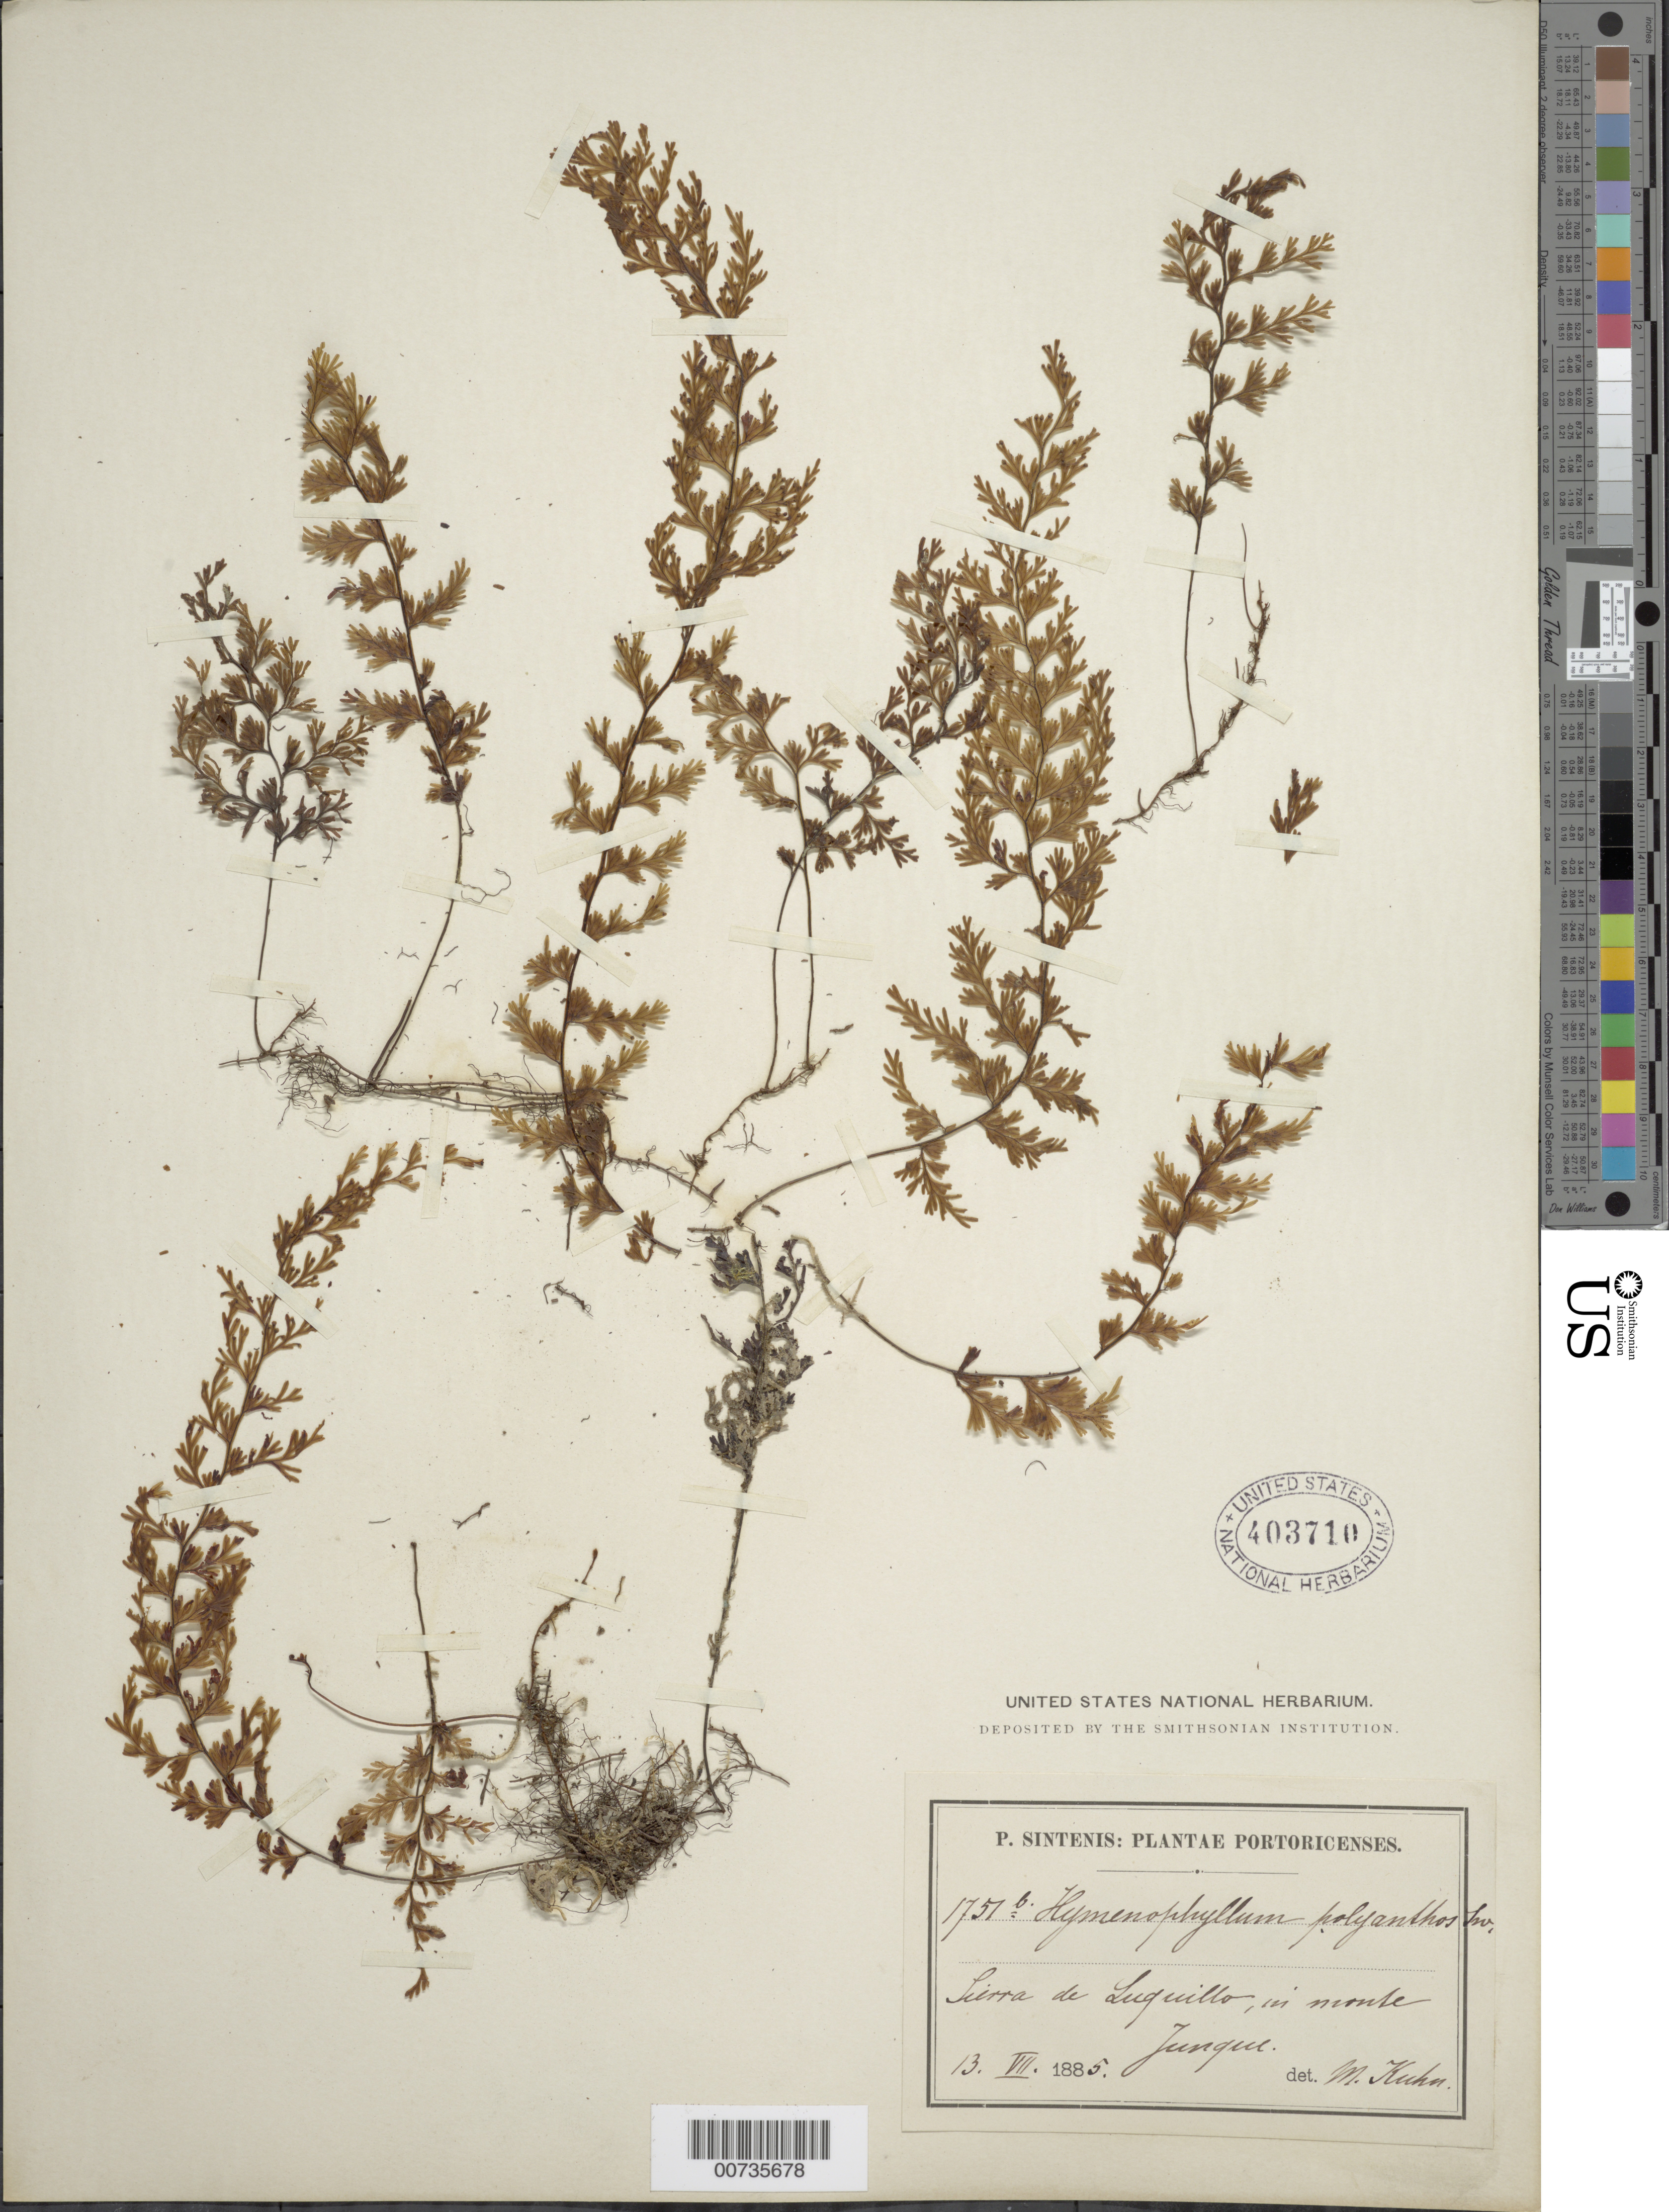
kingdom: Plantae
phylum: Tracheophyta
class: Polypodiopsida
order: Hymenophyllales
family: Hymenophyllaceae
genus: Hymenophyllum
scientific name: Hymenophyllum polyanthos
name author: (Sw.) Sw.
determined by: Kuhn, D. M.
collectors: P. Sintenis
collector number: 1751b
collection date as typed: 13 Jul 1885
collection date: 1885-07-13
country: Puerto Rico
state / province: Luquillo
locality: Sierra de Luquillo, in monte Yunque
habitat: In monte Yunque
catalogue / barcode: US 403710